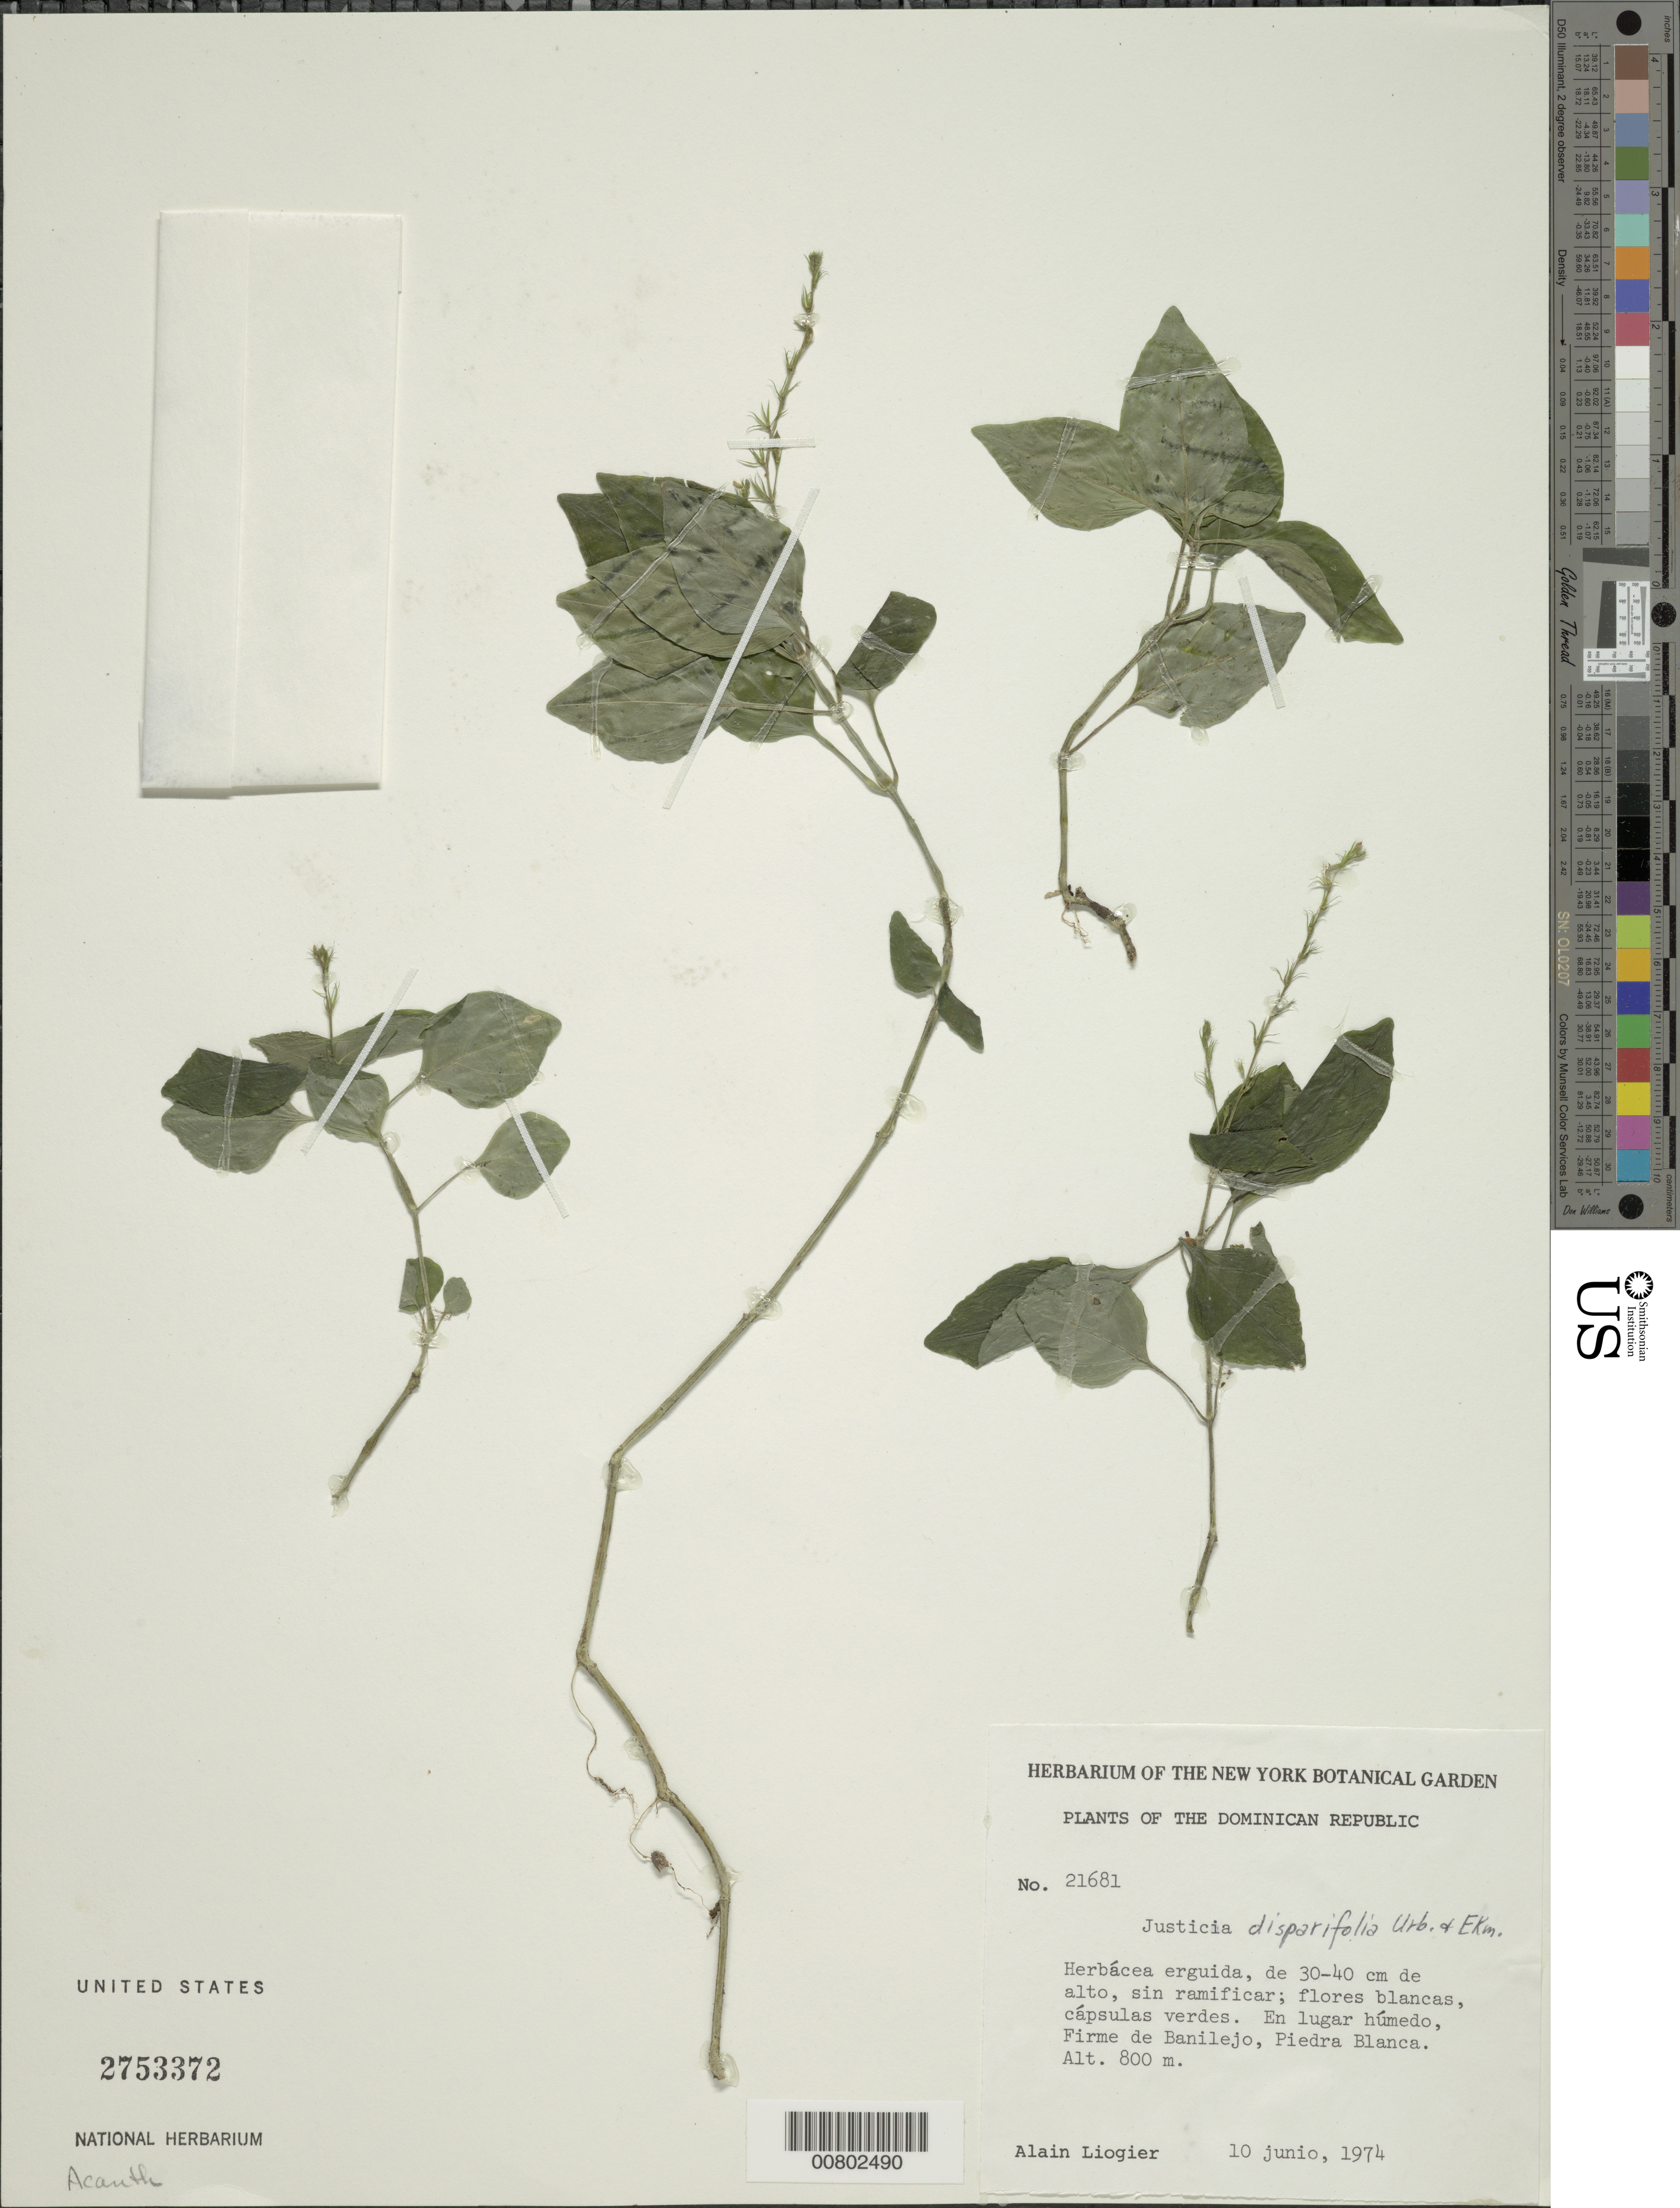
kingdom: Plantae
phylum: Tracheophyta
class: Magnoliopsida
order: Lamiales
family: Acanthaceae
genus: Justicia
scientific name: Justicia disparifolia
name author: Urb. & Ekman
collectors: A. H. Liogier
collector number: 21681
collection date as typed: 10 Jun 1974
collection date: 1974-06-10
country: Dominican Republic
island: Hispaniola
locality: Firme de Banilejo, Piedra Blanca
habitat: En lugar húmedo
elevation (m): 800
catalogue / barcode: US 2753372